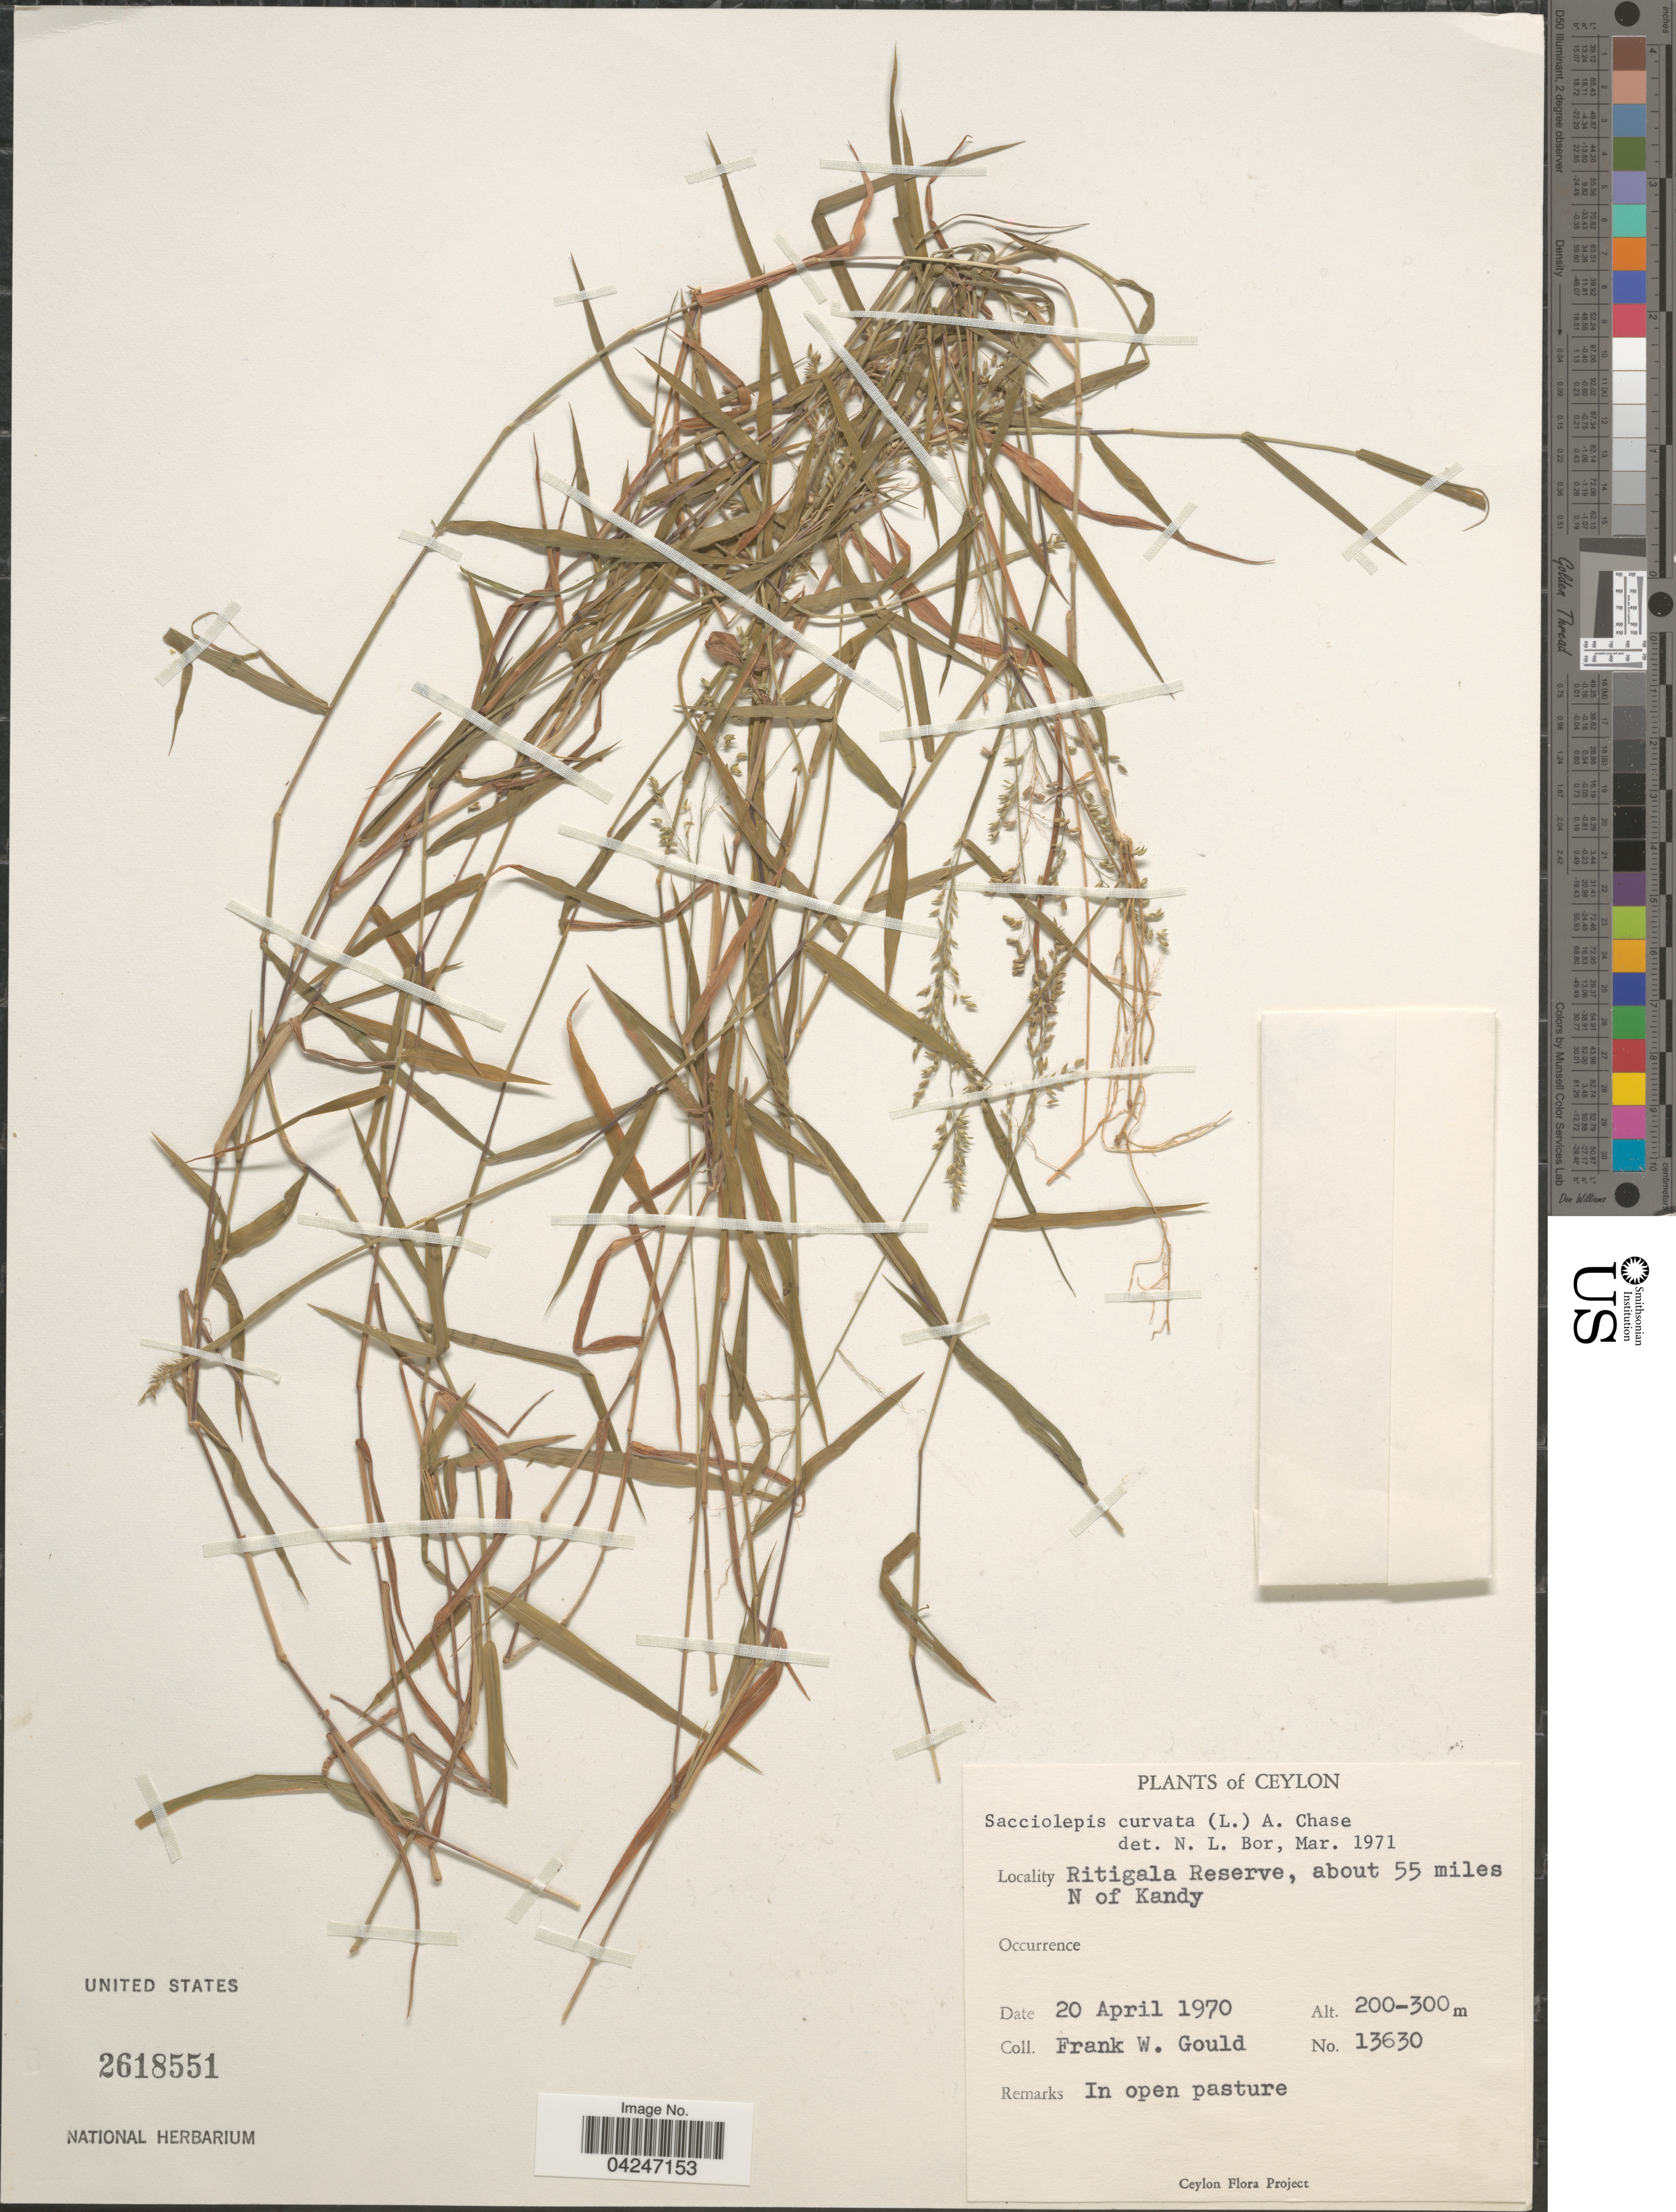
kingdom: Plantae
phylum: Tracheophyta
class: Liliopsida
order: Poales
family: Poaceae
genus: Sacciolepis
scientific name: Sacciolepis curvata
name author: (L.) Chase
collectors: F. W. Gould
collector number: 13630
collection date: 1970-04-20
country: Sri Lanka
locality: Ceylon. Ritigala Reserve, about 55 miles N of Kandy.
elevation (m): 200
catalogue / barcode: US 2618551